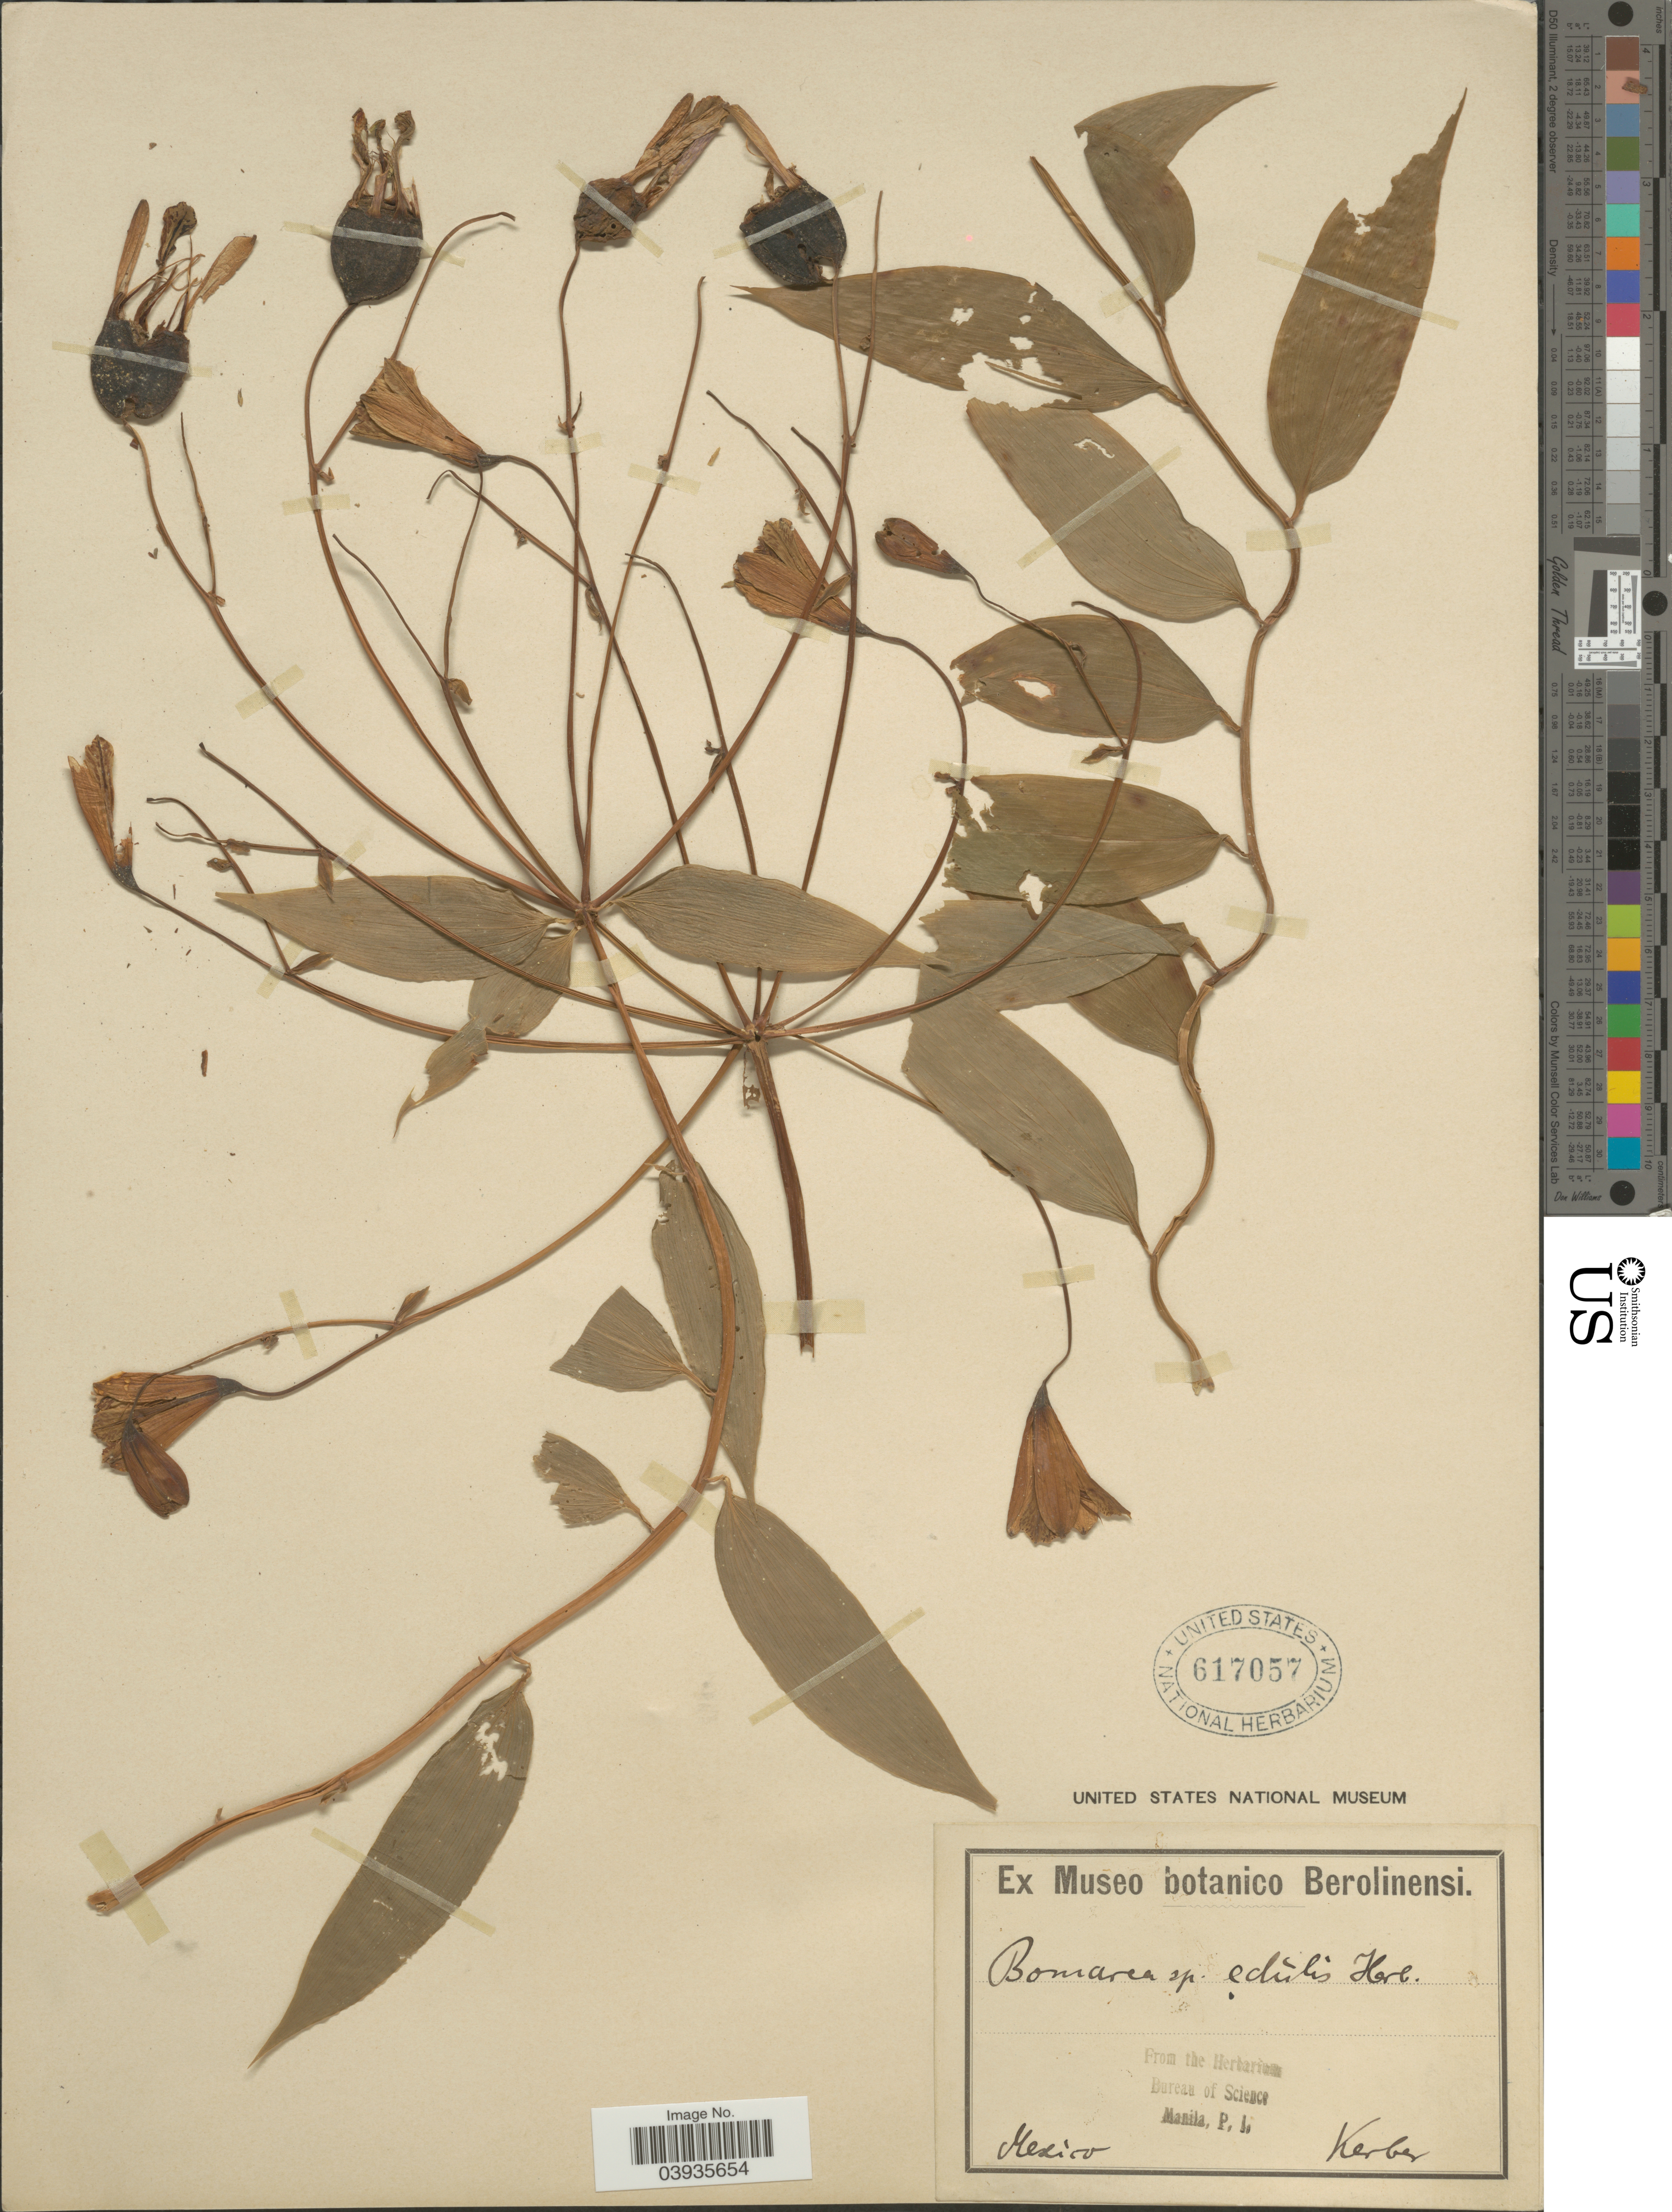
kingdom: Plantae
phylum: Tracheophyta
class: Liliopsida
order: Liliales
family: Alstroemeriaceae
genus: Bomarea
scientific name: Bomarea edulis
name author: (Tussac) Herb.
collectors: -. Kerber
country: Mexico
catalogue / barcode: US 617057